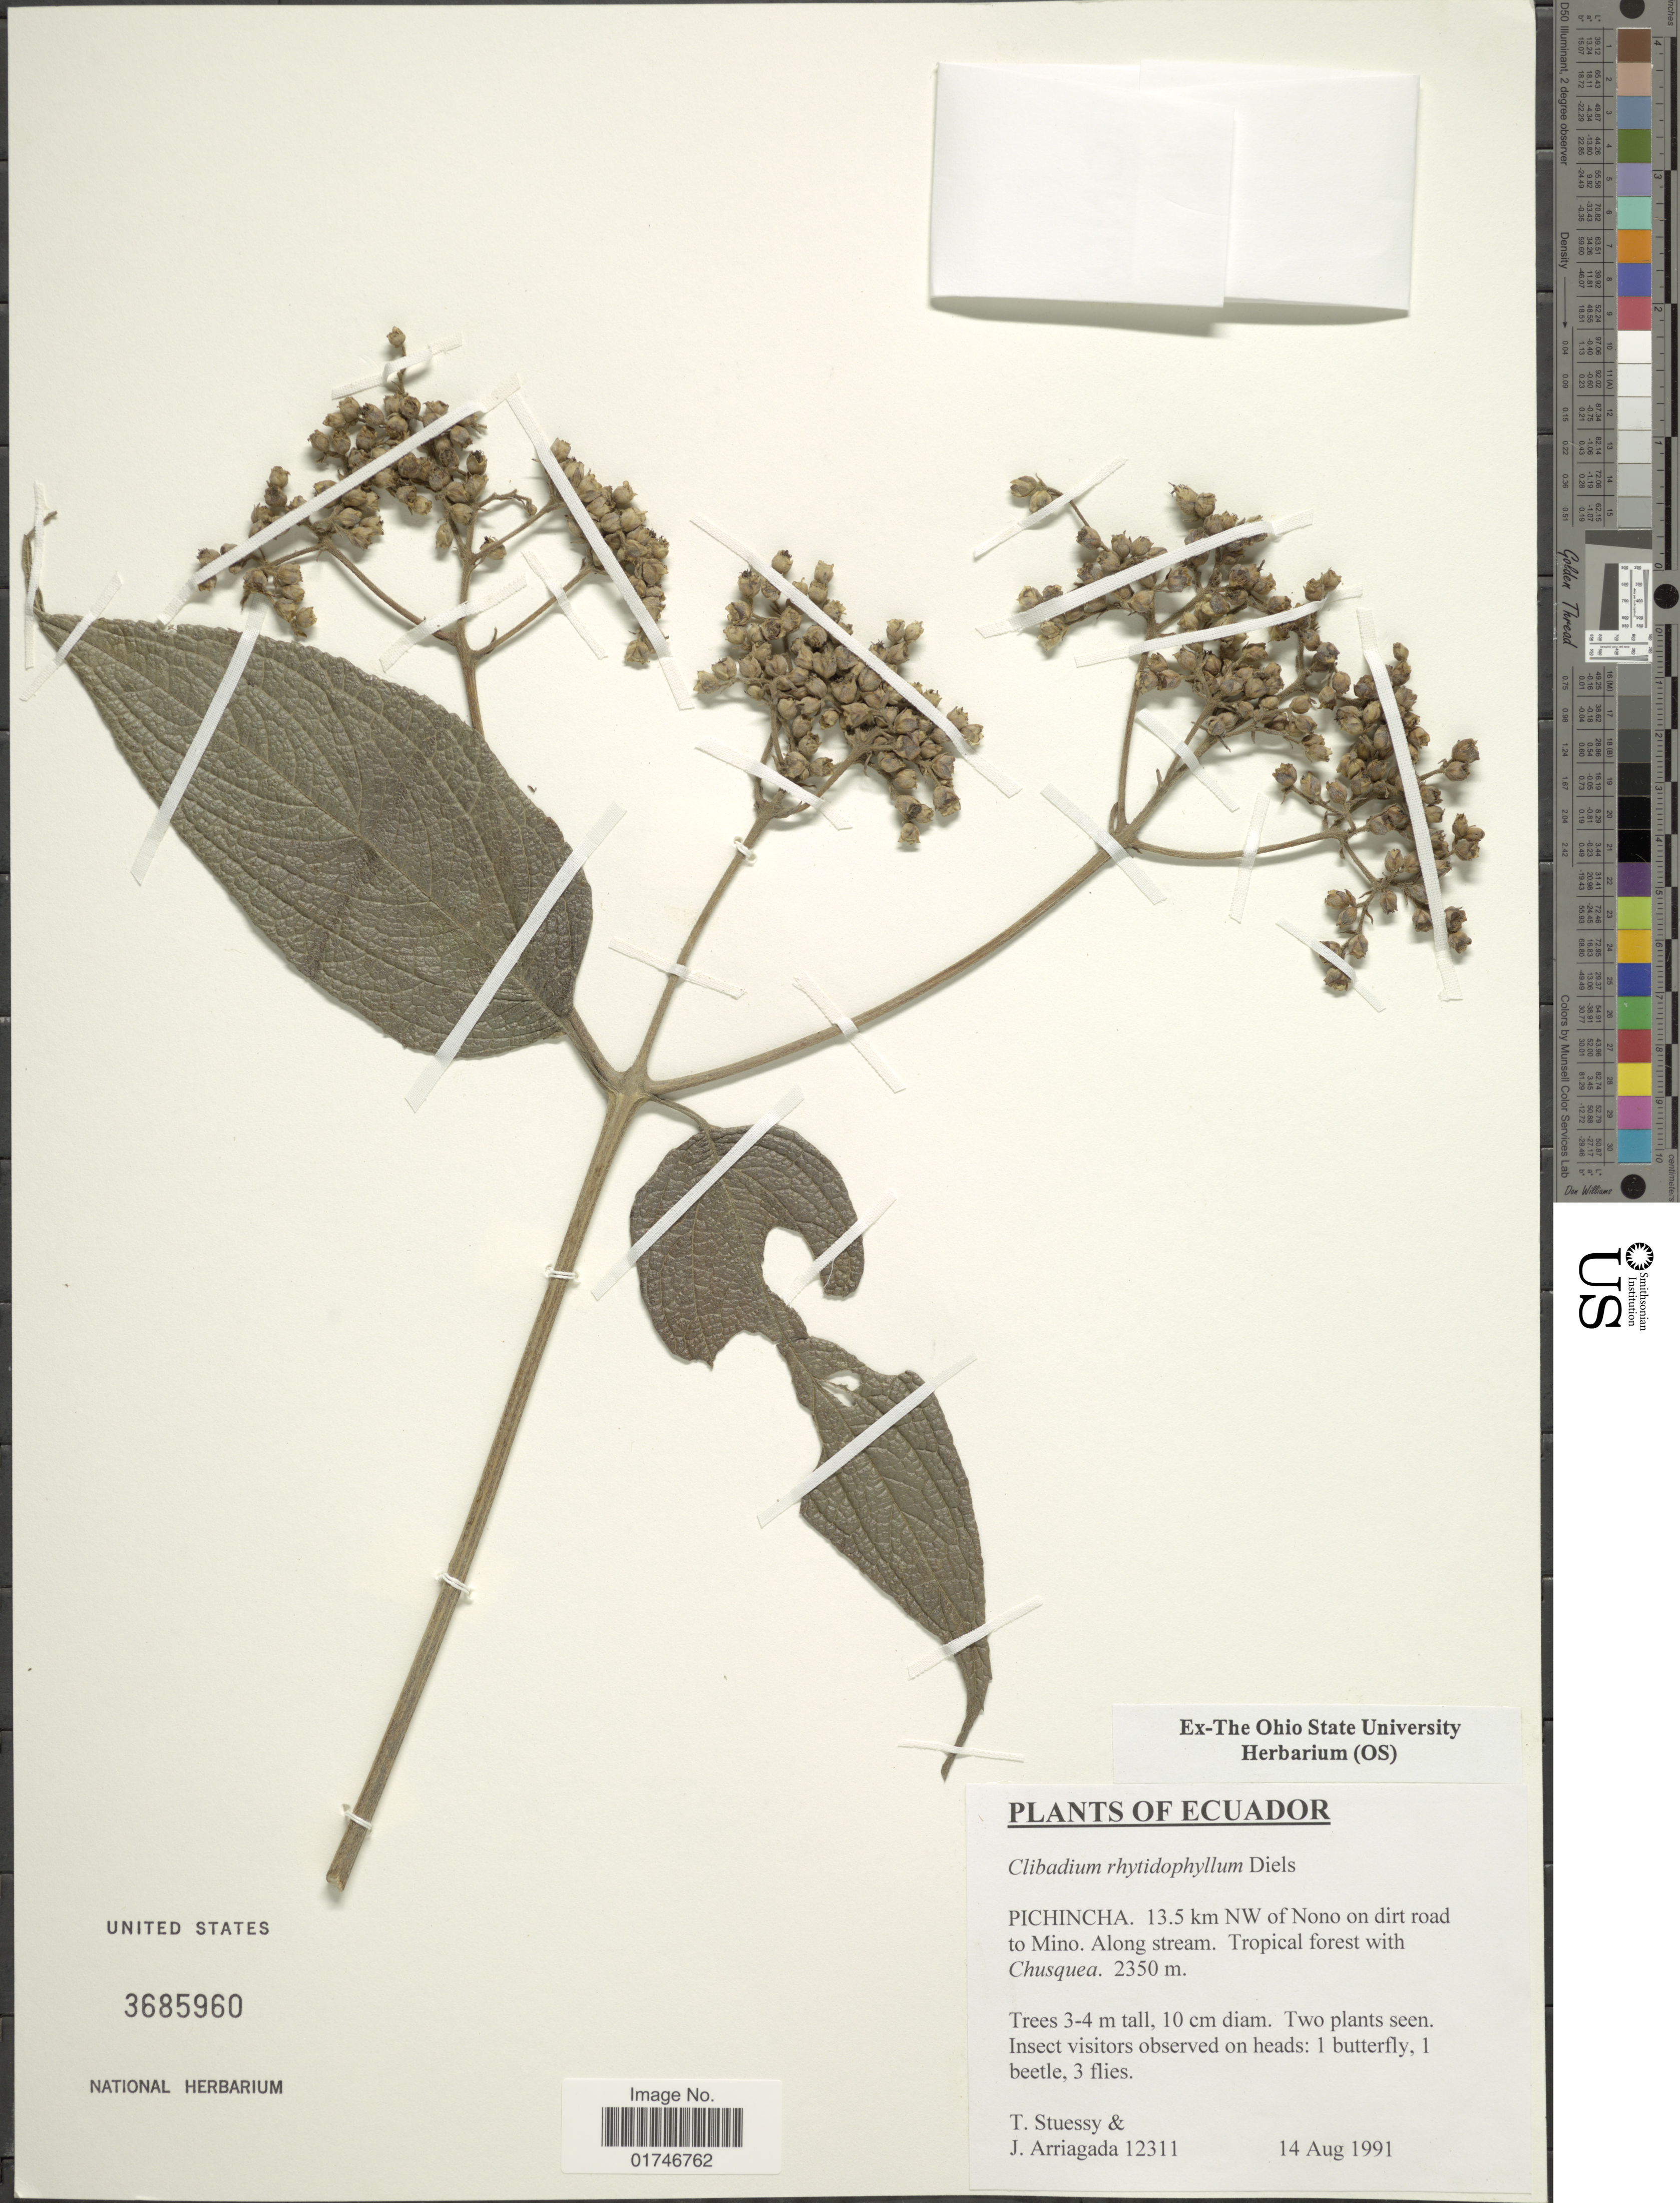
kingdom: Plantae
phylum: Tracheophyta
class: Magnoliopsida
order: Asterales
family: Asteraceae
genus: Clibadium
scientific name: Clibadium rhytidophyllum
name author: Diels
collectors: T. Stuessy & J. Arriagada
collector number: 12311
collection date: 1991-08-14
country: Ecuador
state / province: Pichincha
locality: Pichincha. 13.5 km NW of Nono on dirt road to Mino. Along stream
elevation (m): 2350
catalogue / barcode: US 3685960